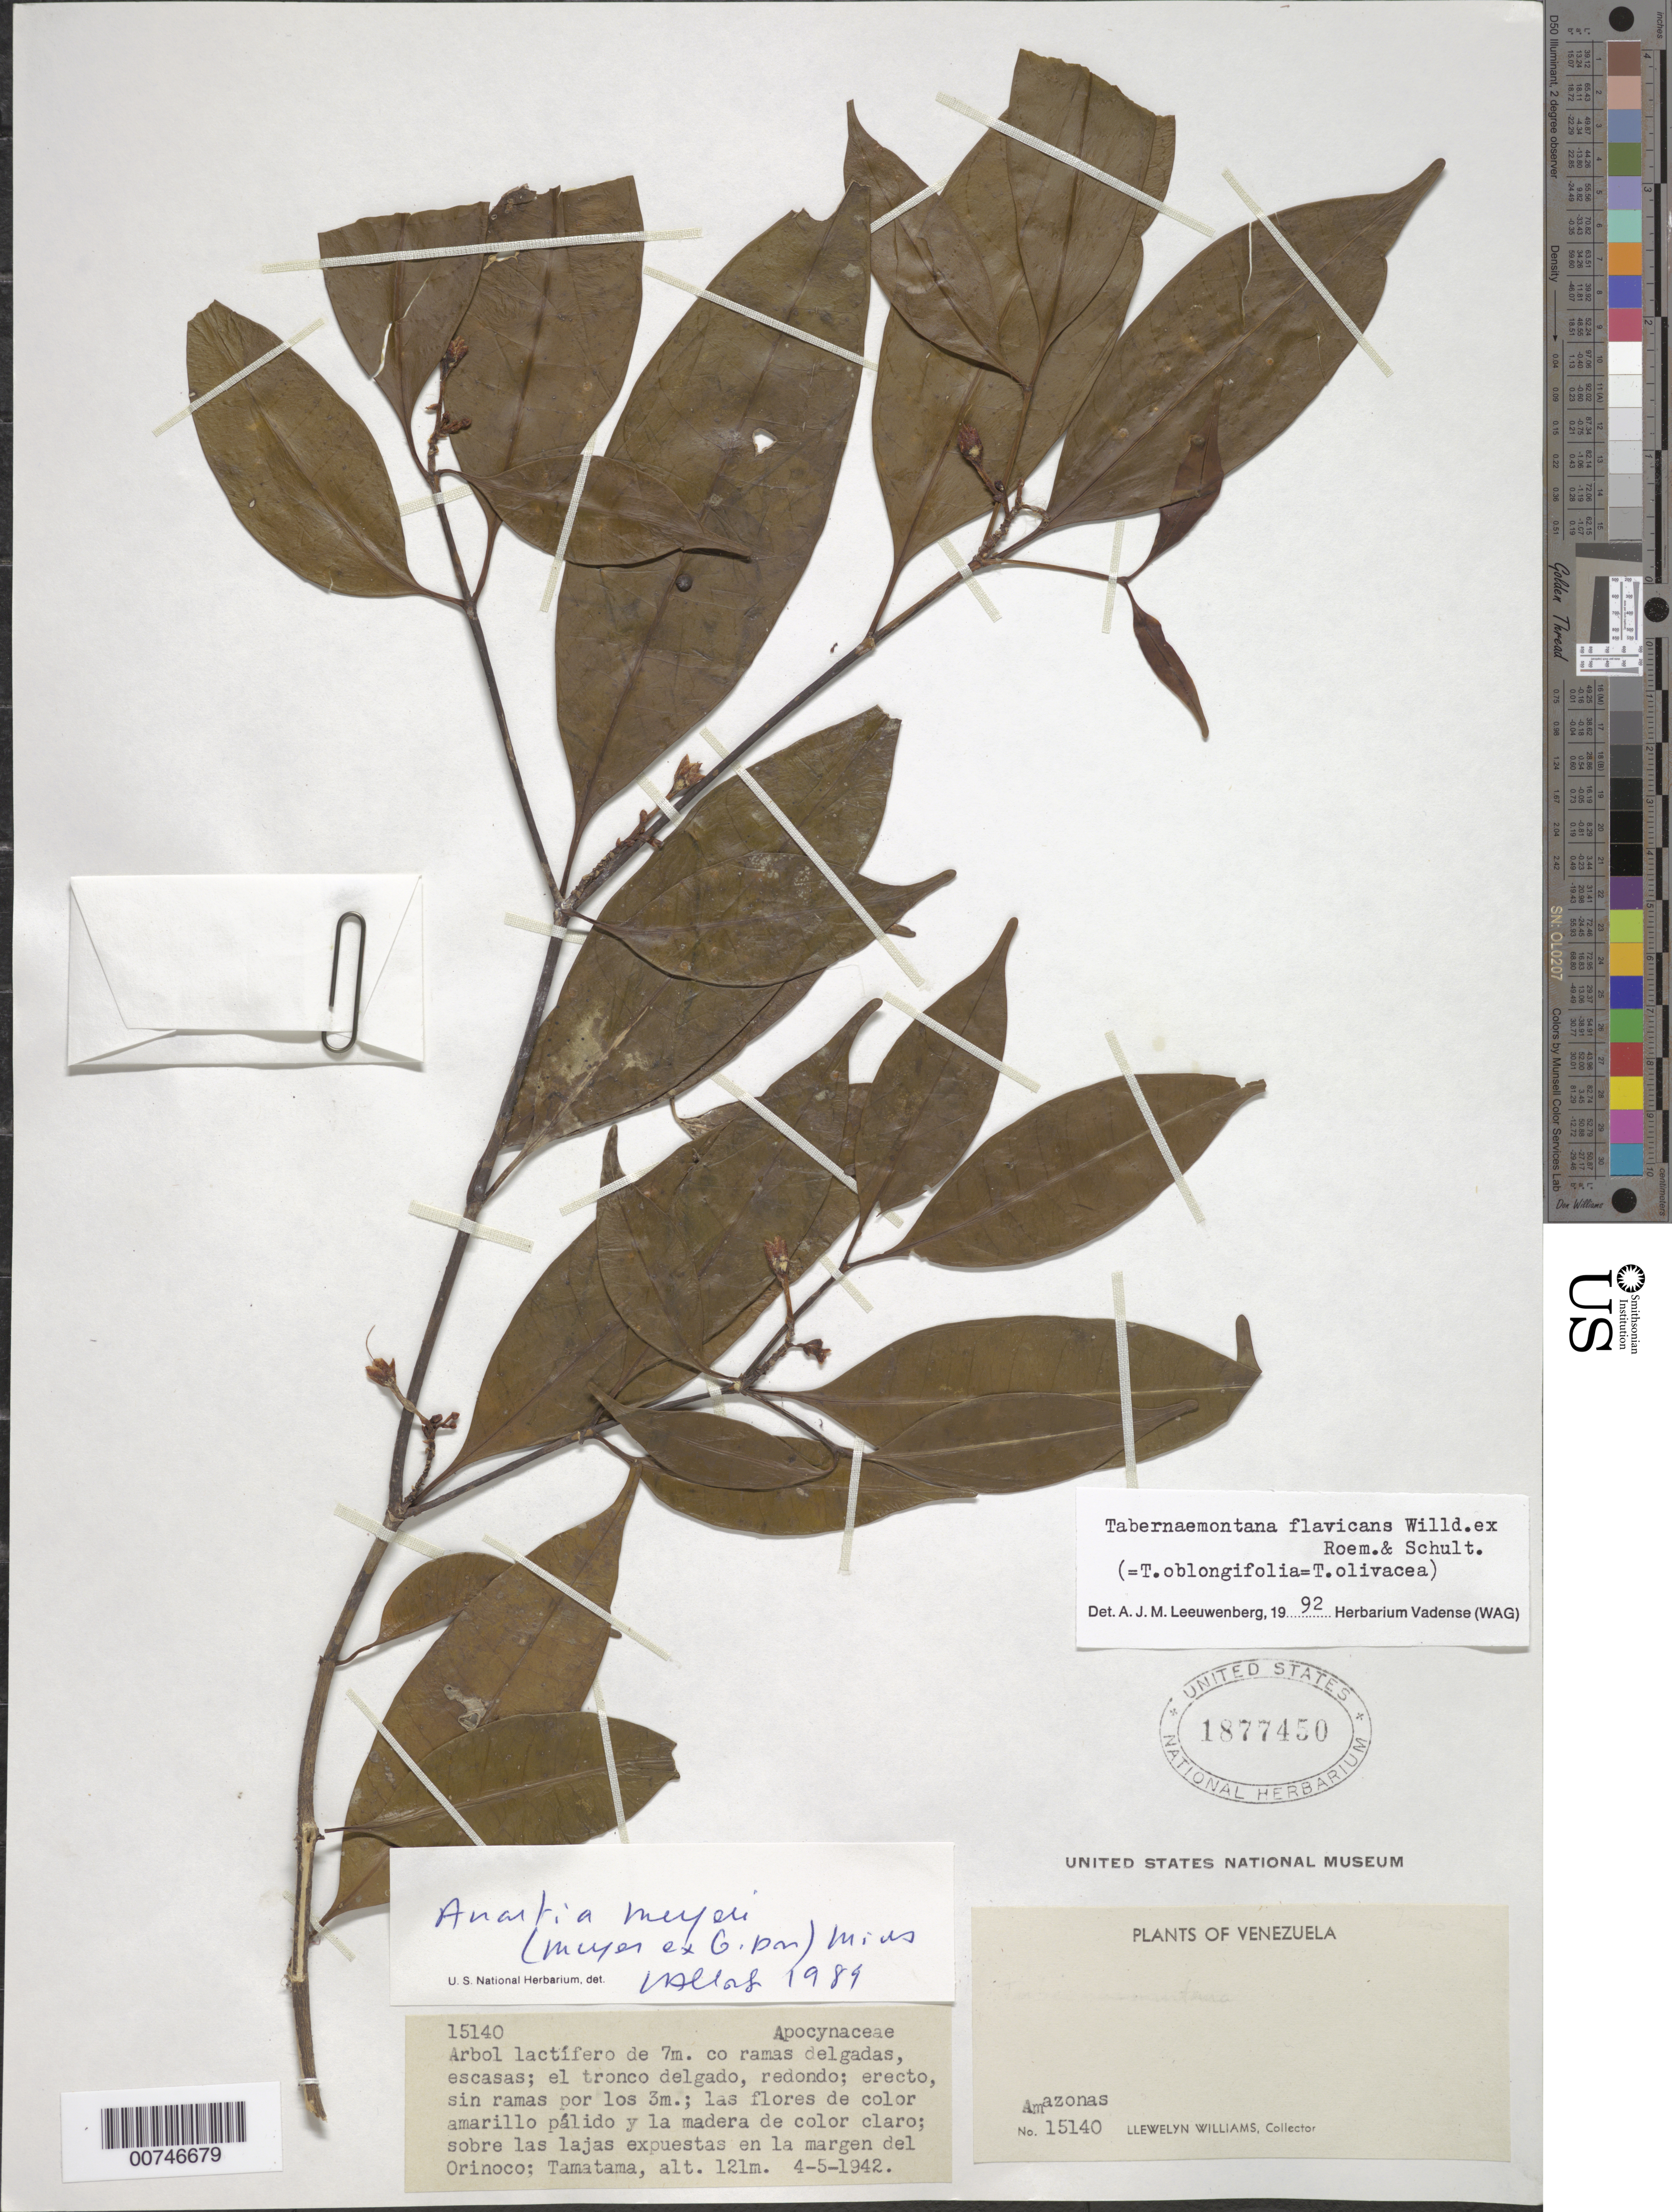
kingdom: Plantae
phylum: Tracheophyta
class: Magnoliopsida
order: Gentianales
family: Apocynaceae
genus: Tabernaemontana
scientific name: Tabernaemontana flavicans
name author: Willd. ex Roem. & Schult.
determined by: Leeuwenberg, A. J. M.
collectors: Ll. Williams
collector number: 15140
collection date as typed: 4-May-42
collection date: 1942-05-04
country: Venezuela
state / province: Amazonas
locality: Tamatama, Río Orinoco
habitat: Margen del Orinoco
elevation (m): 121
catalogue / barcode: US 1877450